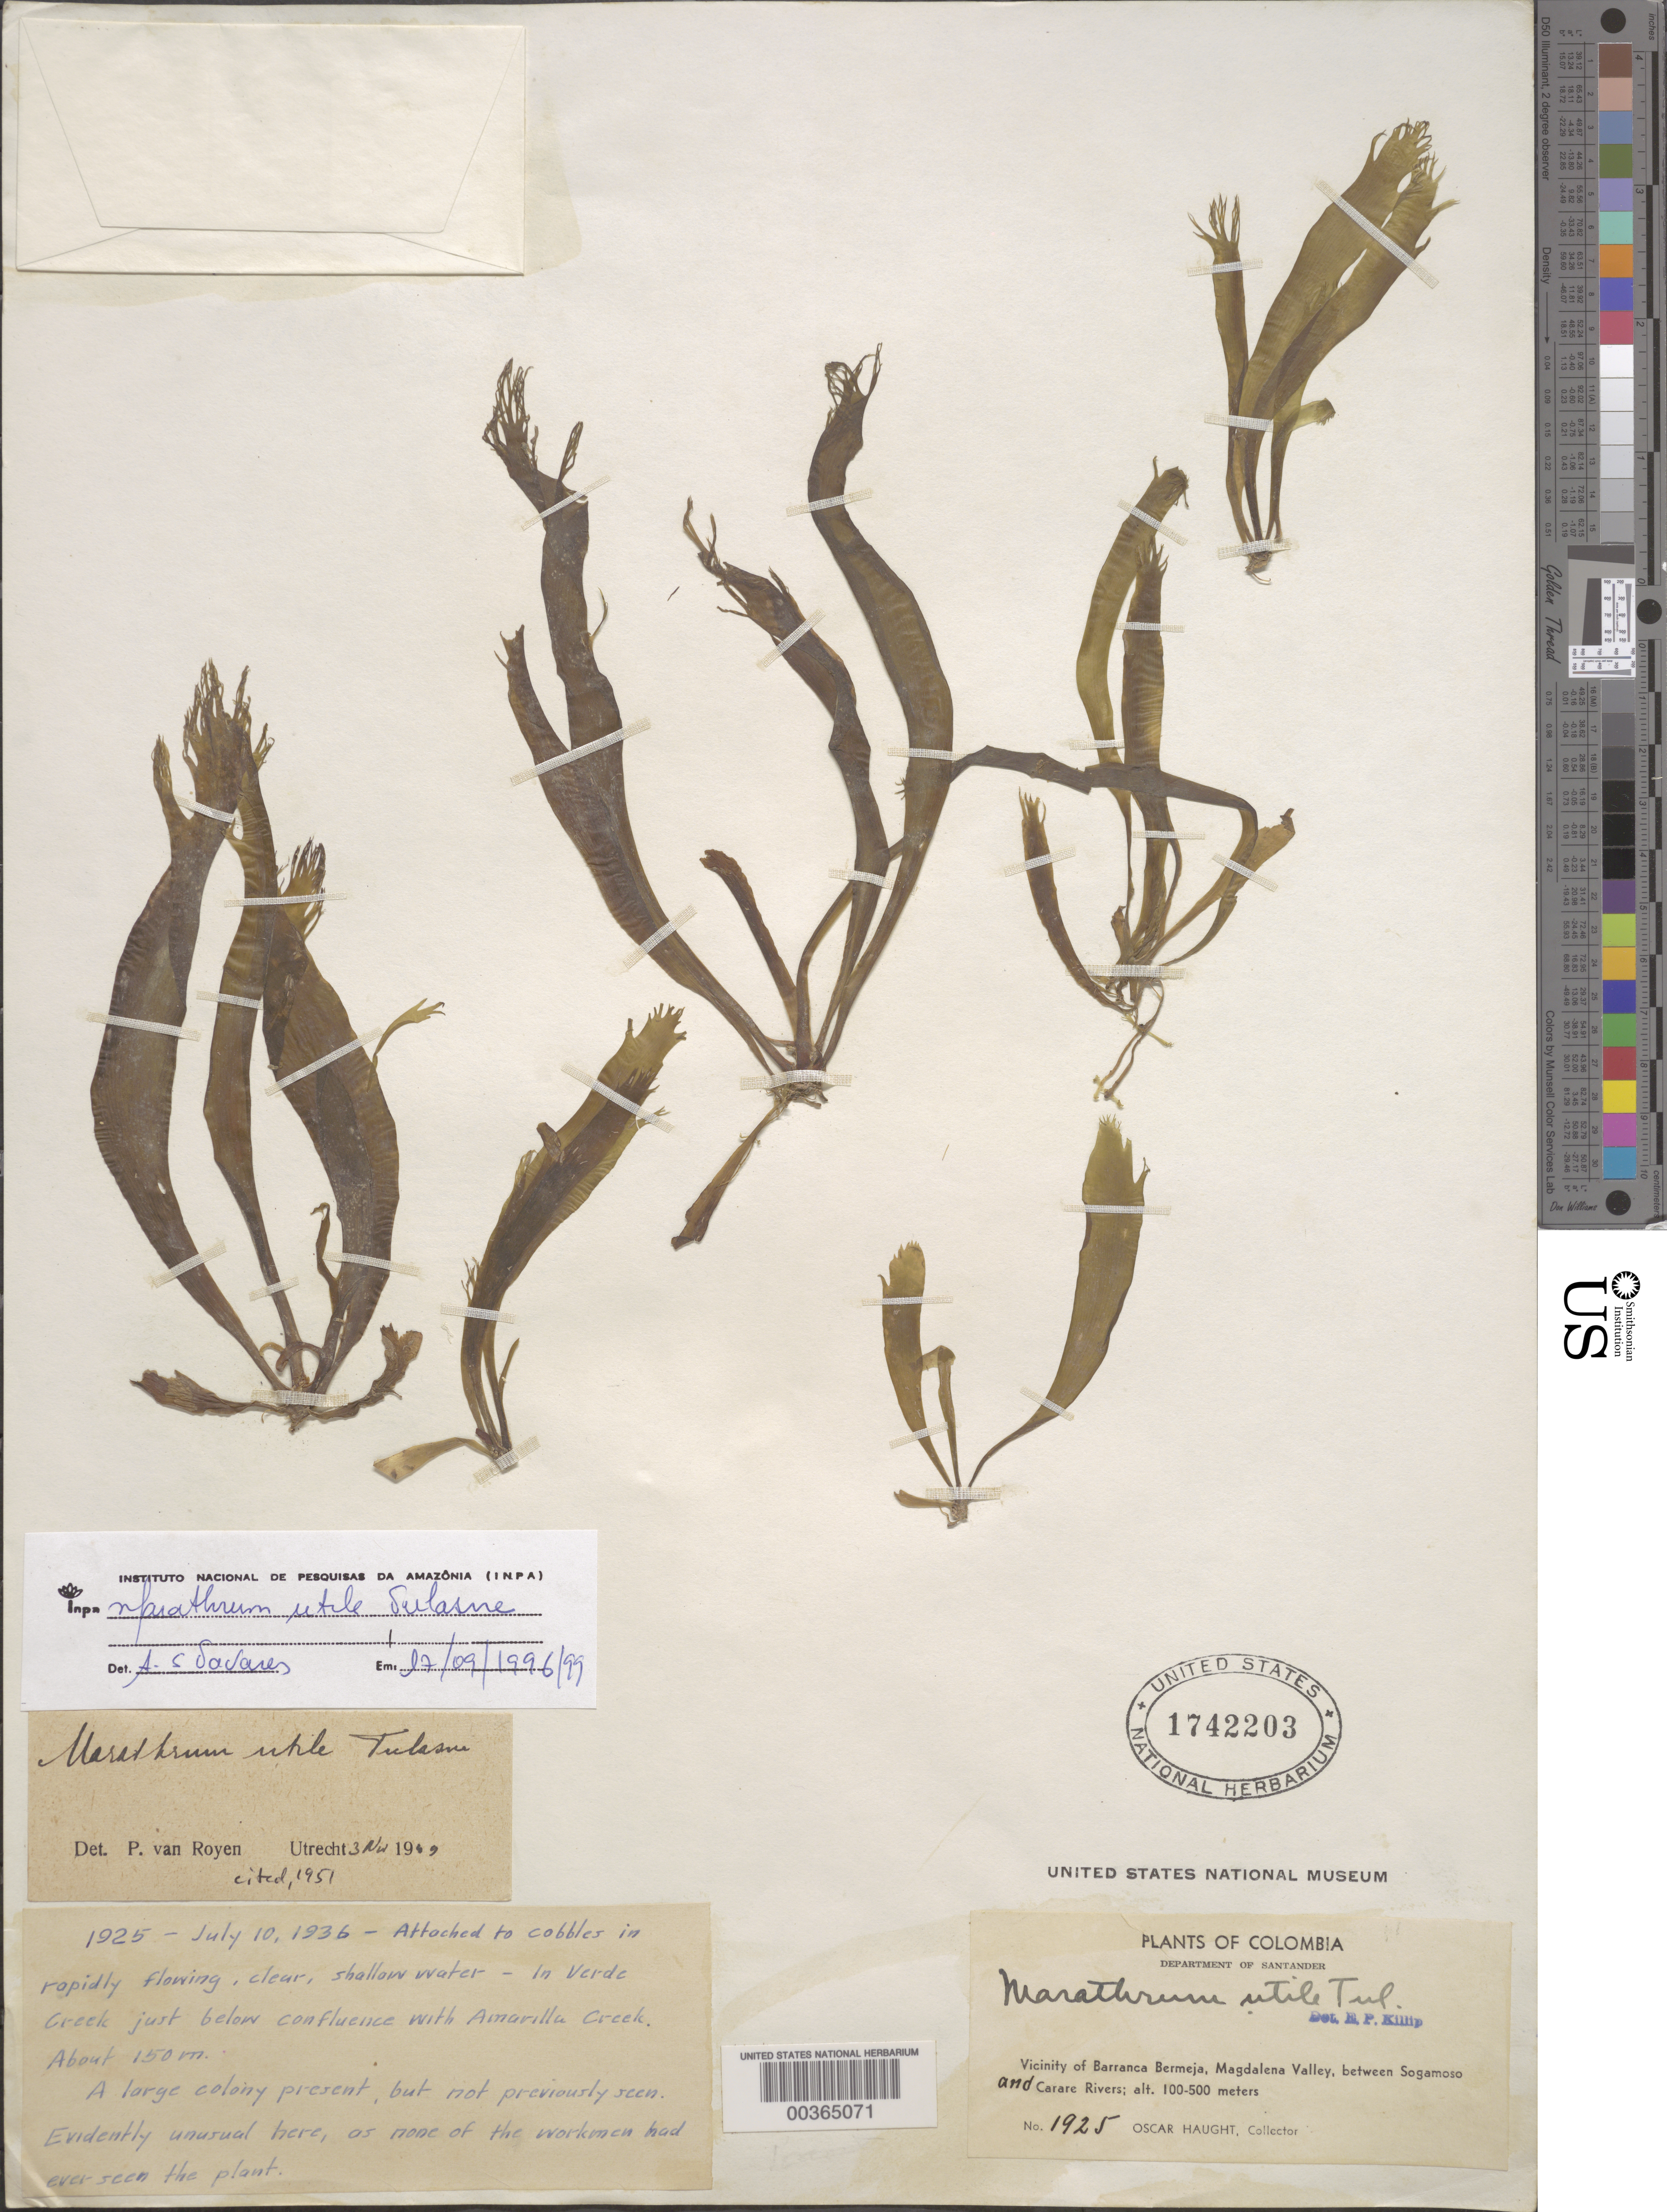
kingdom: Plantae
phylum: Tracheophyta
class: Magnoliopsida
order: Malpighiales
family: Podostemaceae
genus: Marathrum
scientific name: Marathrum utile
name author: Tul.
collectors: O. L. Haught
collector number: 1925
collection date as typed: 10 Jul 1936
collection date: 1936-07-10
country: Colombia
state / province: Santander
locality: Vicinity of Barrancabermeja, Magdalena Valley, between sogamosa and Carare Rivers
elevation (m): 100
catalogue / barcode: US 1742203